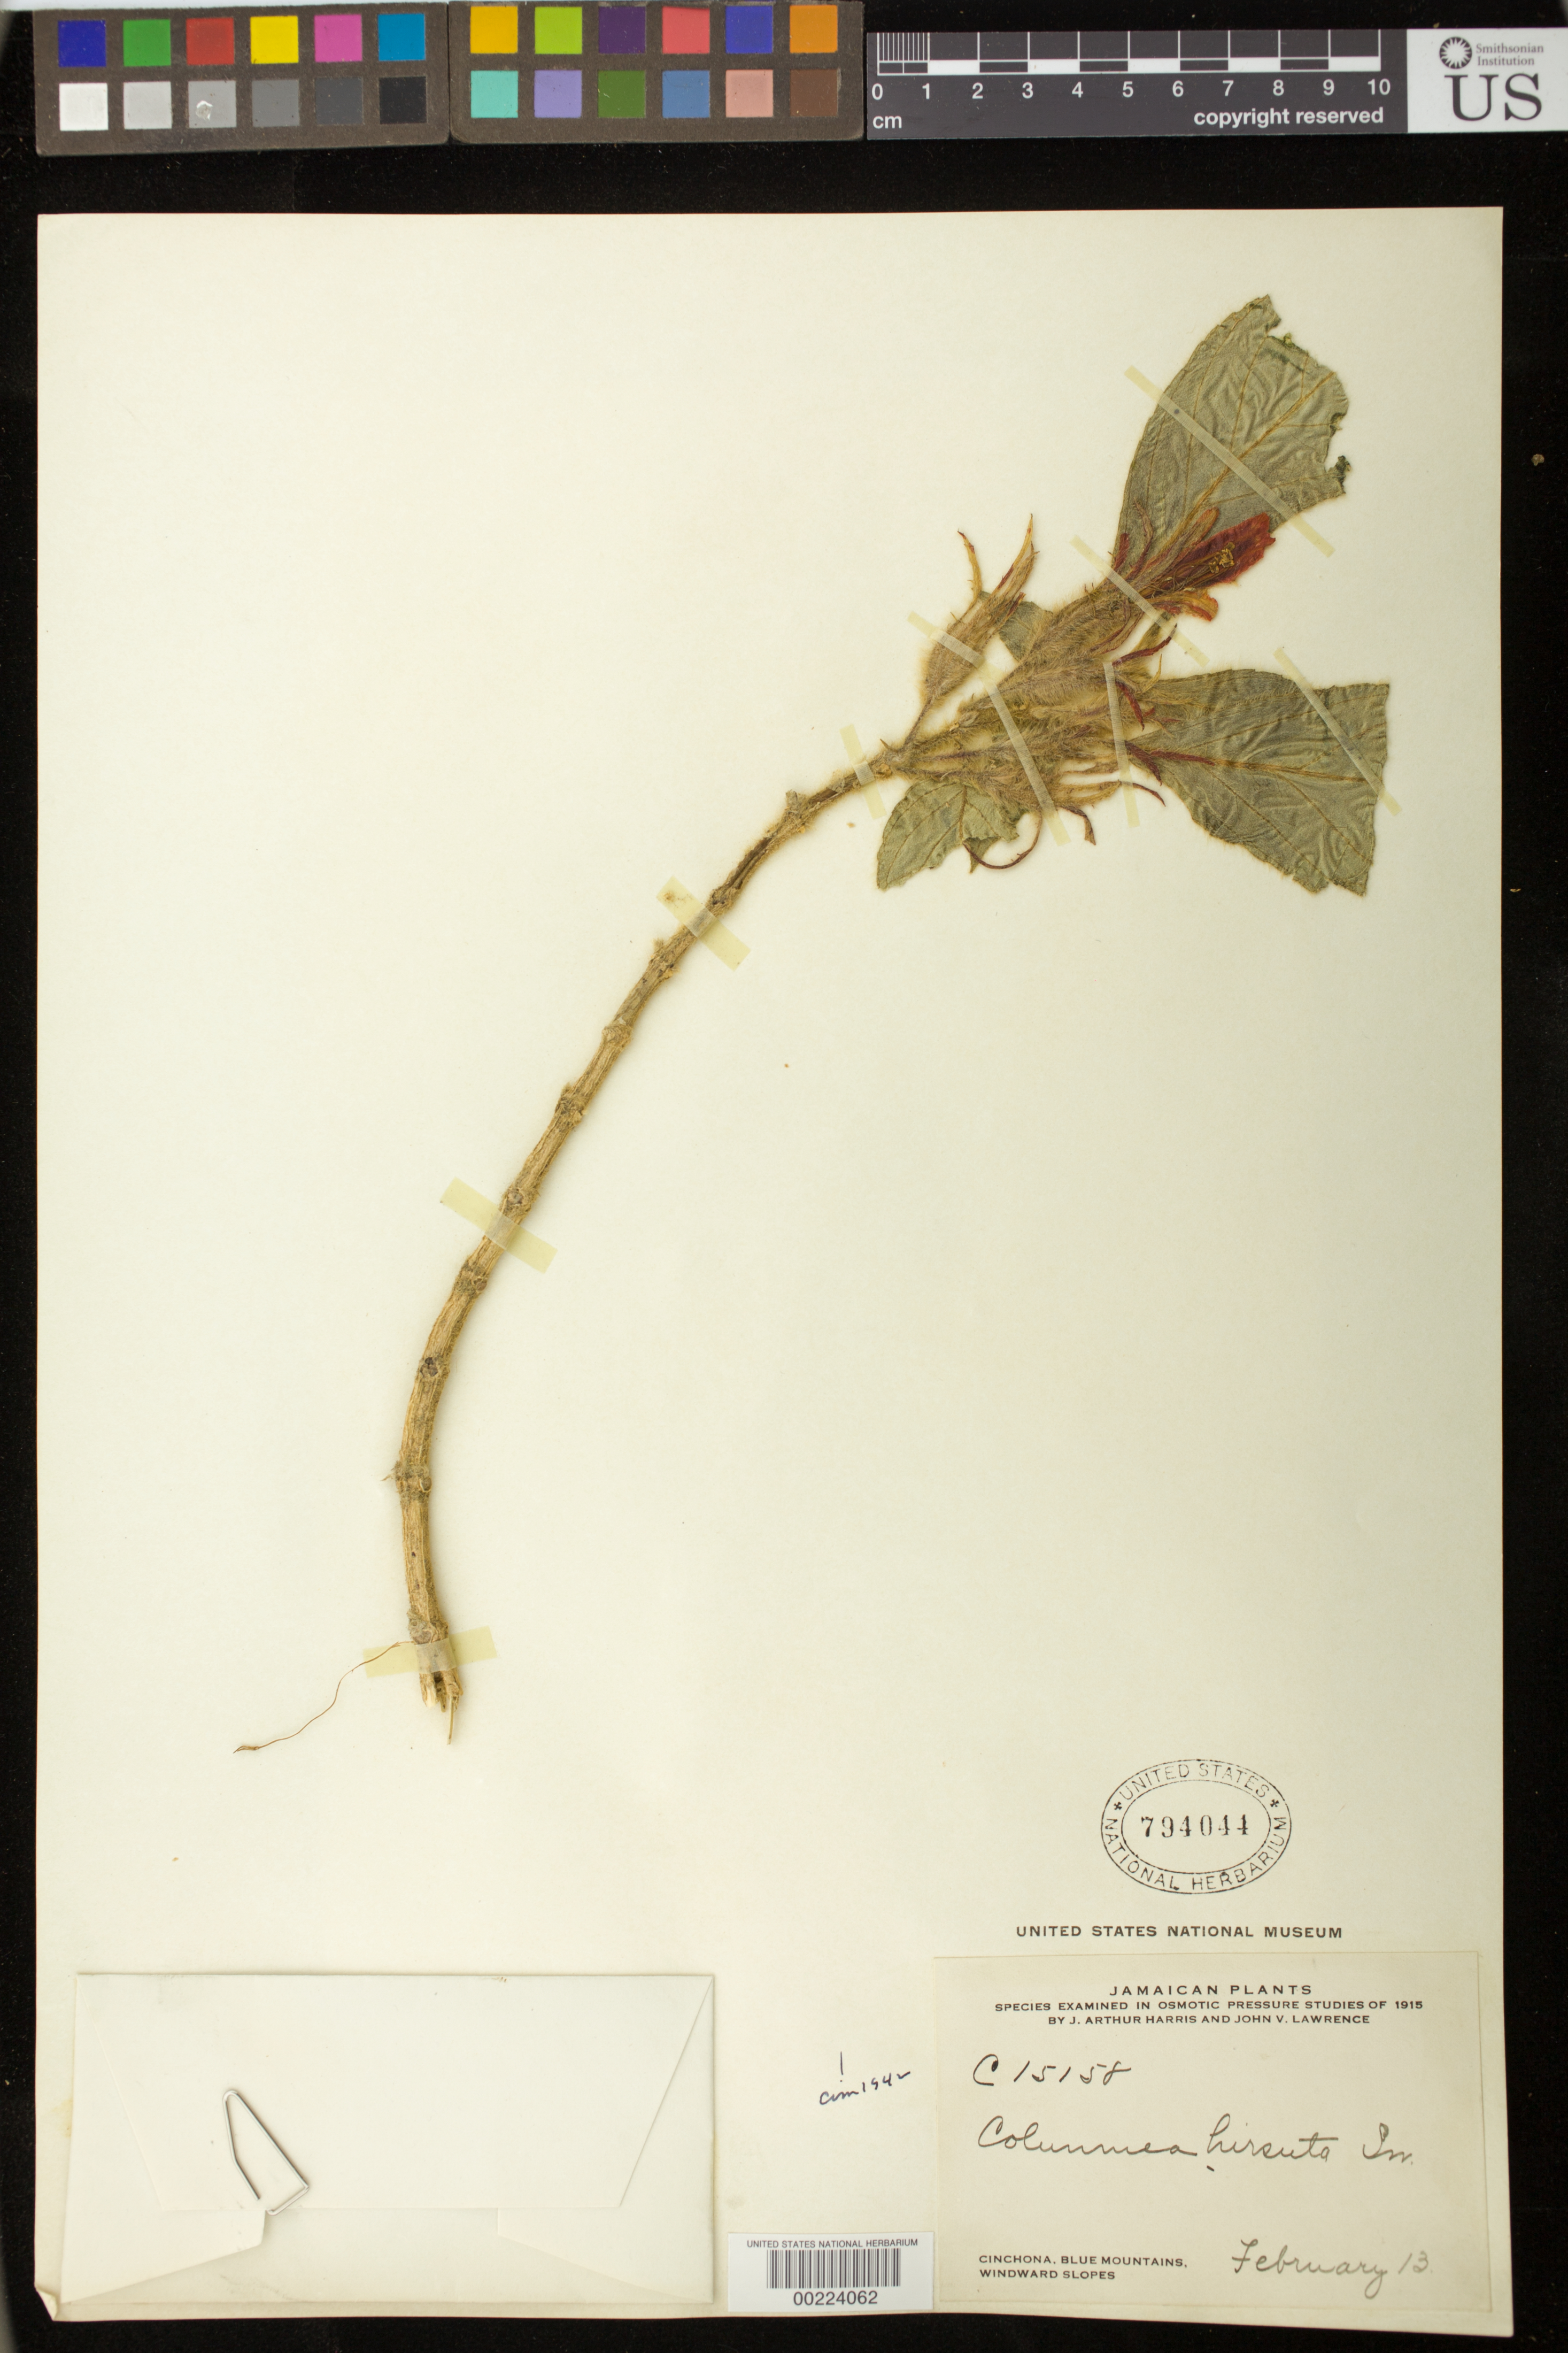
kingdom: Plantae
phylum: Tracheophyta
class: Magnoliopsida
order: Lamiales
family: Gesneriaceae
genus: Columnea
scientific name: Columnea hirsuta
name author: Sw.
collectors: J. A. Harris & J. Lawrence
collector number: C 15158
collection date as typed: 13 Feb 1915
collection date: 1915-02-13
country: Jamaica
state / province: Saint Andrew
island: Jamaica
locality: Cinchona, Blue Mountains, windward slopes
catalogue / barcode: US 794044